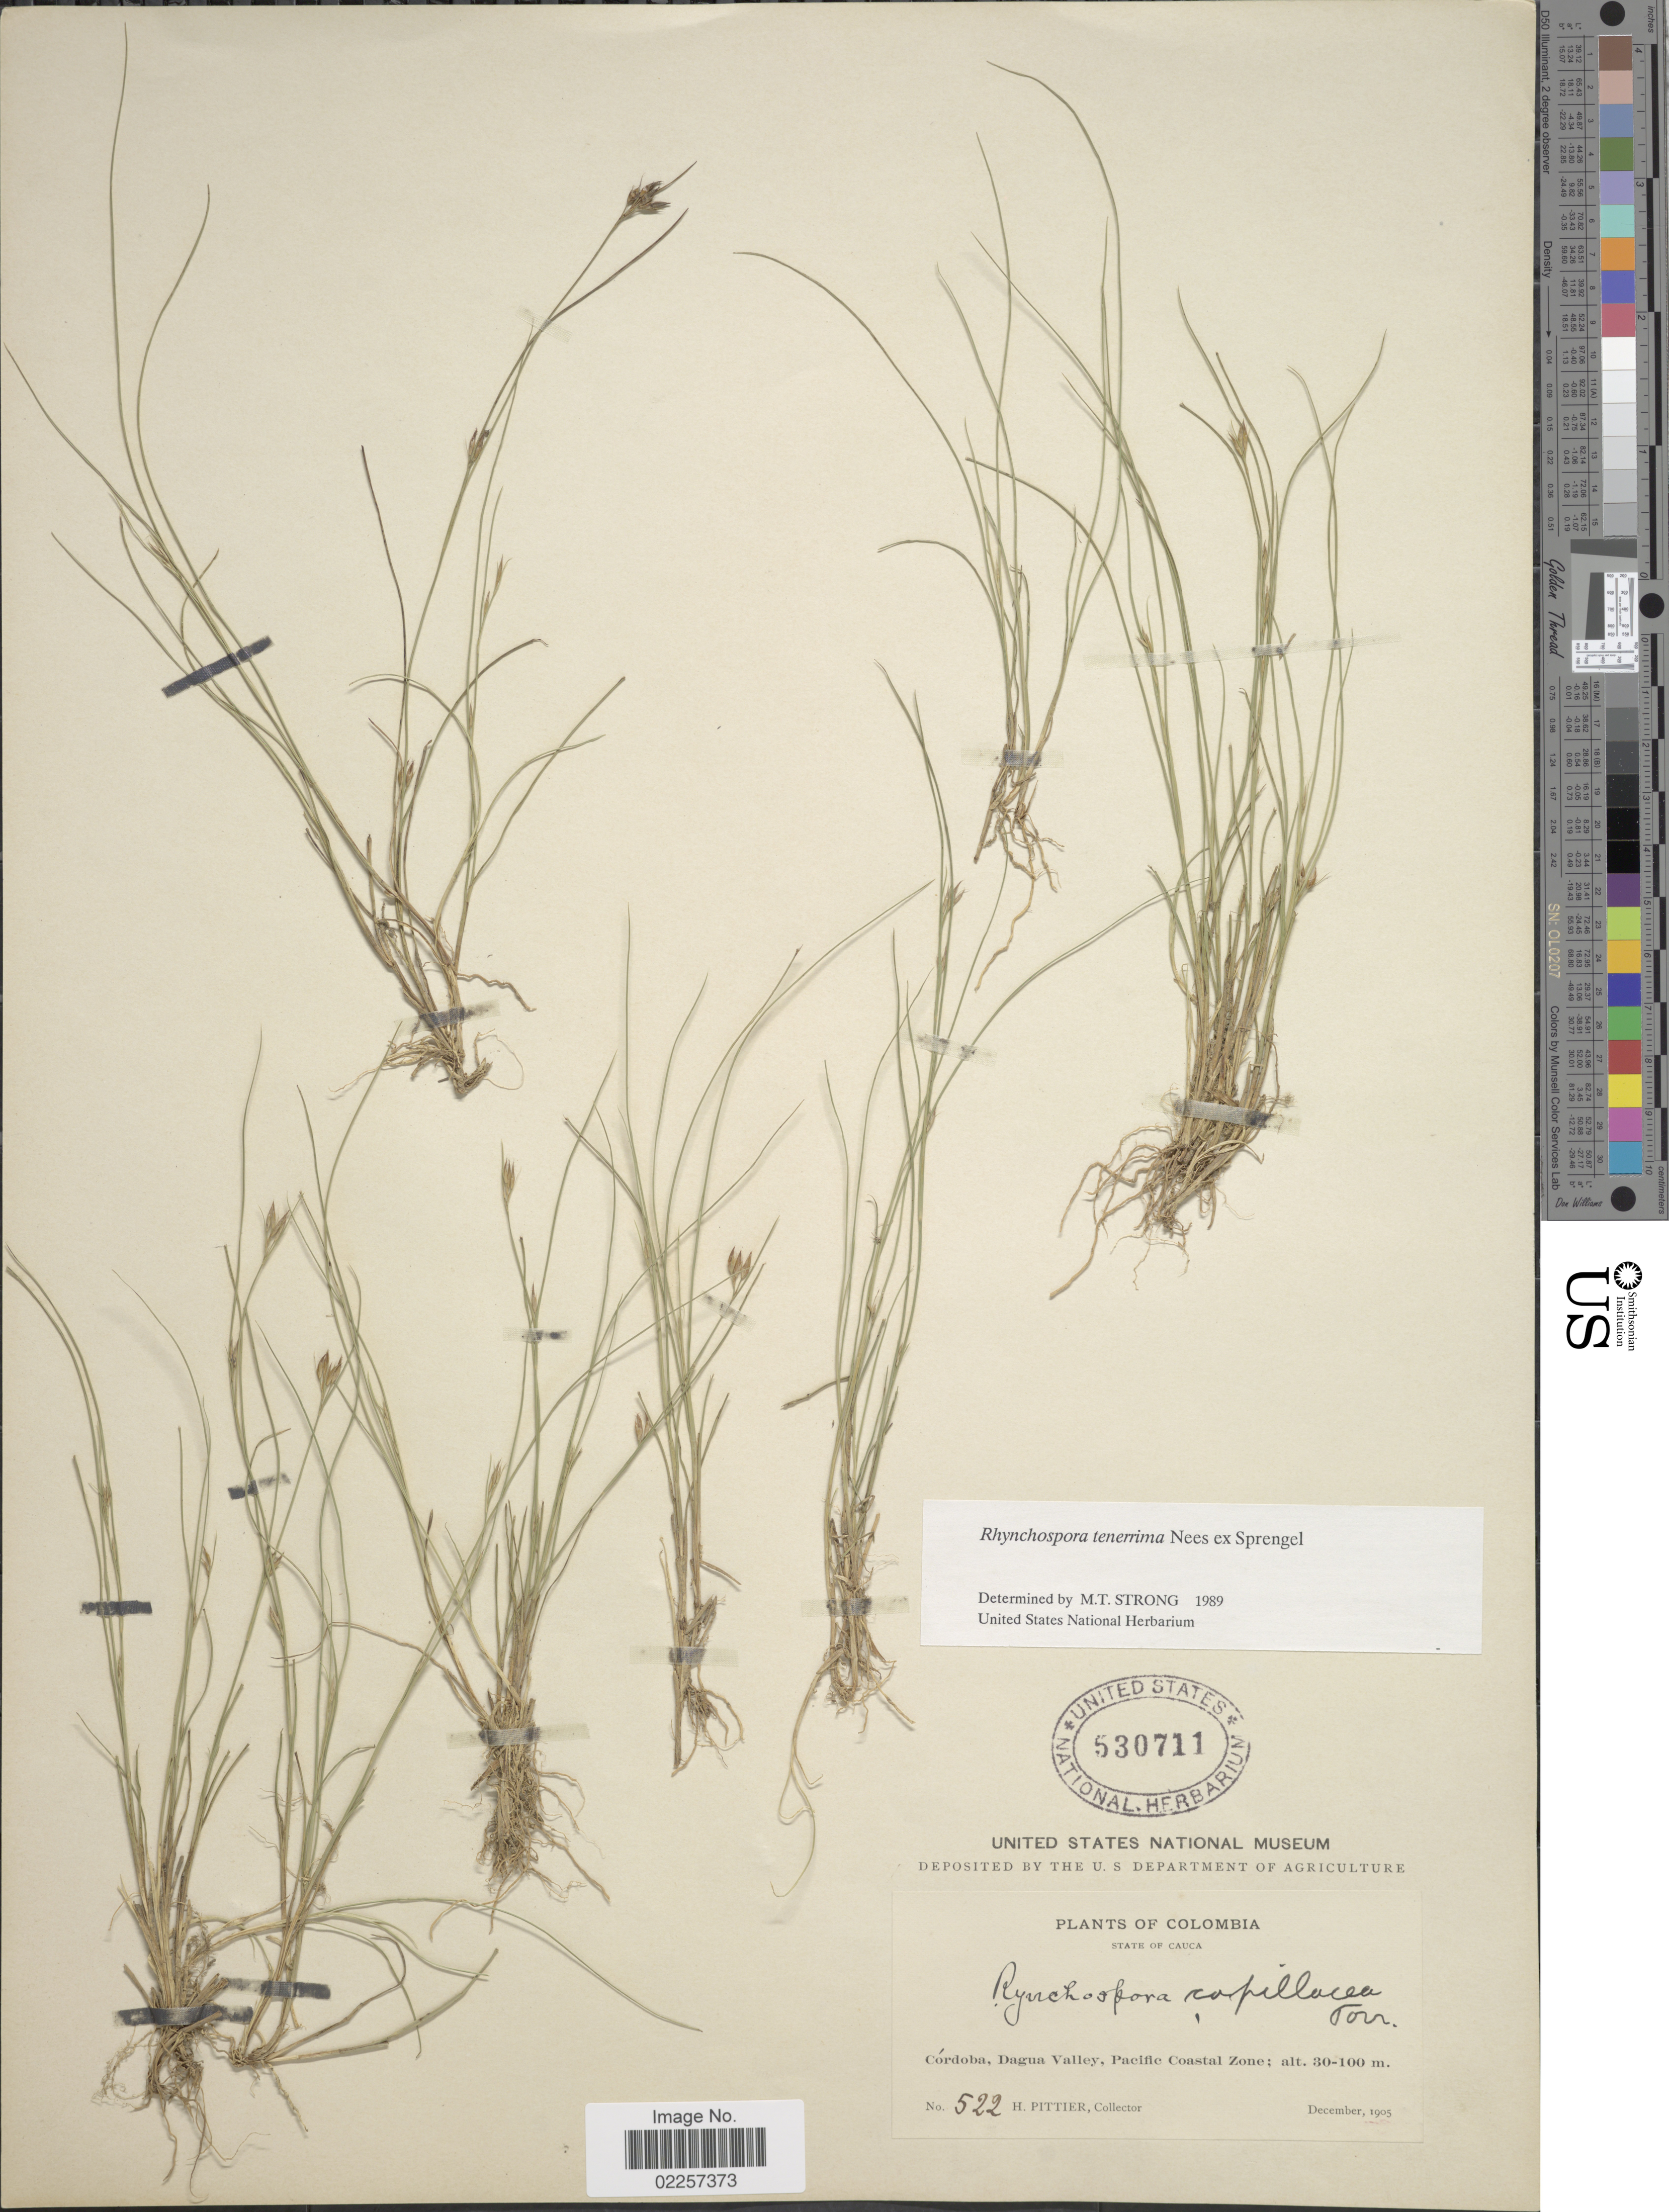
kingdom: Plantae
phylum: Tracheophyta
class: Liliopsida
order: Poales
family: Cyperaceae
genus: Rhynchospora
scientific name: Rhynchospora tenerrima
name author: Nees ex Spreng.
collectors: H. F. Pittier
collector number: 522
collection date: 1905-12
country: Colombia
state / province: Cauca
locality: Cordoba, Dagua Valley, Pacific Coastal Zone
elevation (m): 30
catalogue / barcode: US 530711